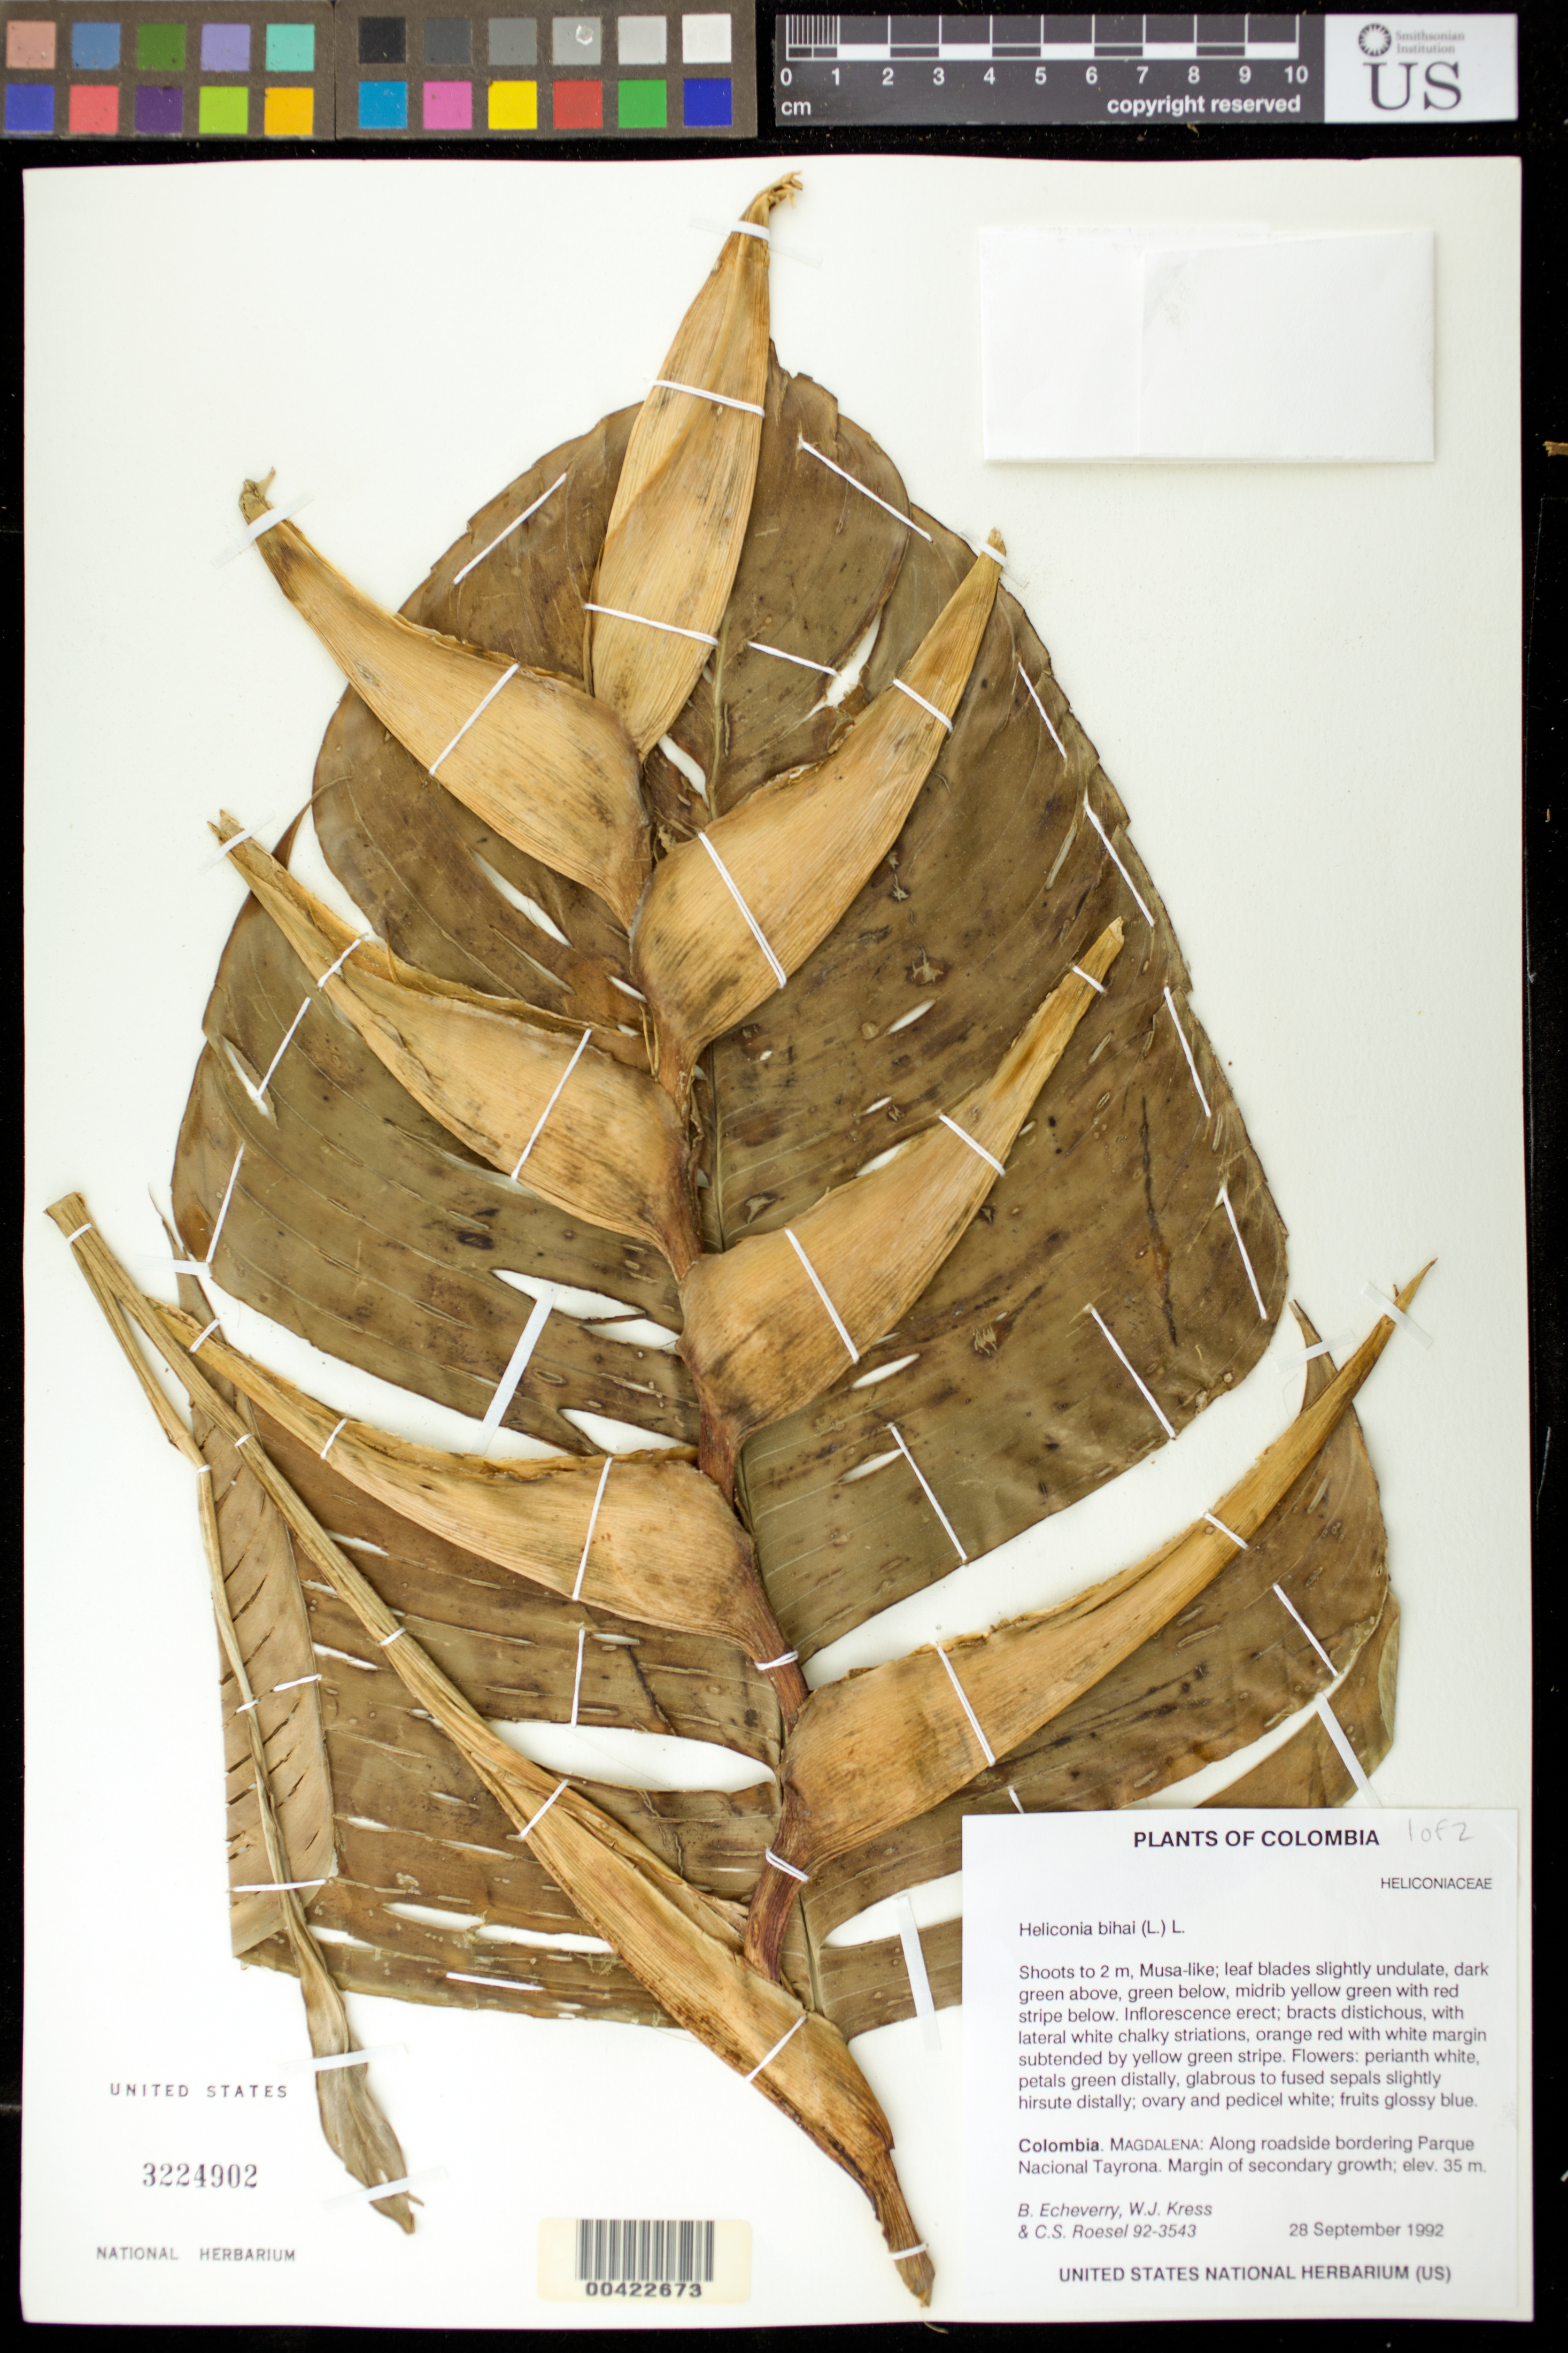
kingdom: Plantae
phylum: Tracheophyta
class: Liliopsida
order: Zingiberales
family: Heliconiaceae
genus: Heliconia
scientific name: Heliconia bihai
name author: (L.) L.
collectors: B. Echeverry, W. J. Kress & C. S. Roesel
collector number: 92-3543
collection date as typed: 28 Sep 1992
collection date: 1992-09-28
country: Colombia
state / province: Magdalena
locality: Bordering tayrona National Park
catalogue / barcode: US 3224902